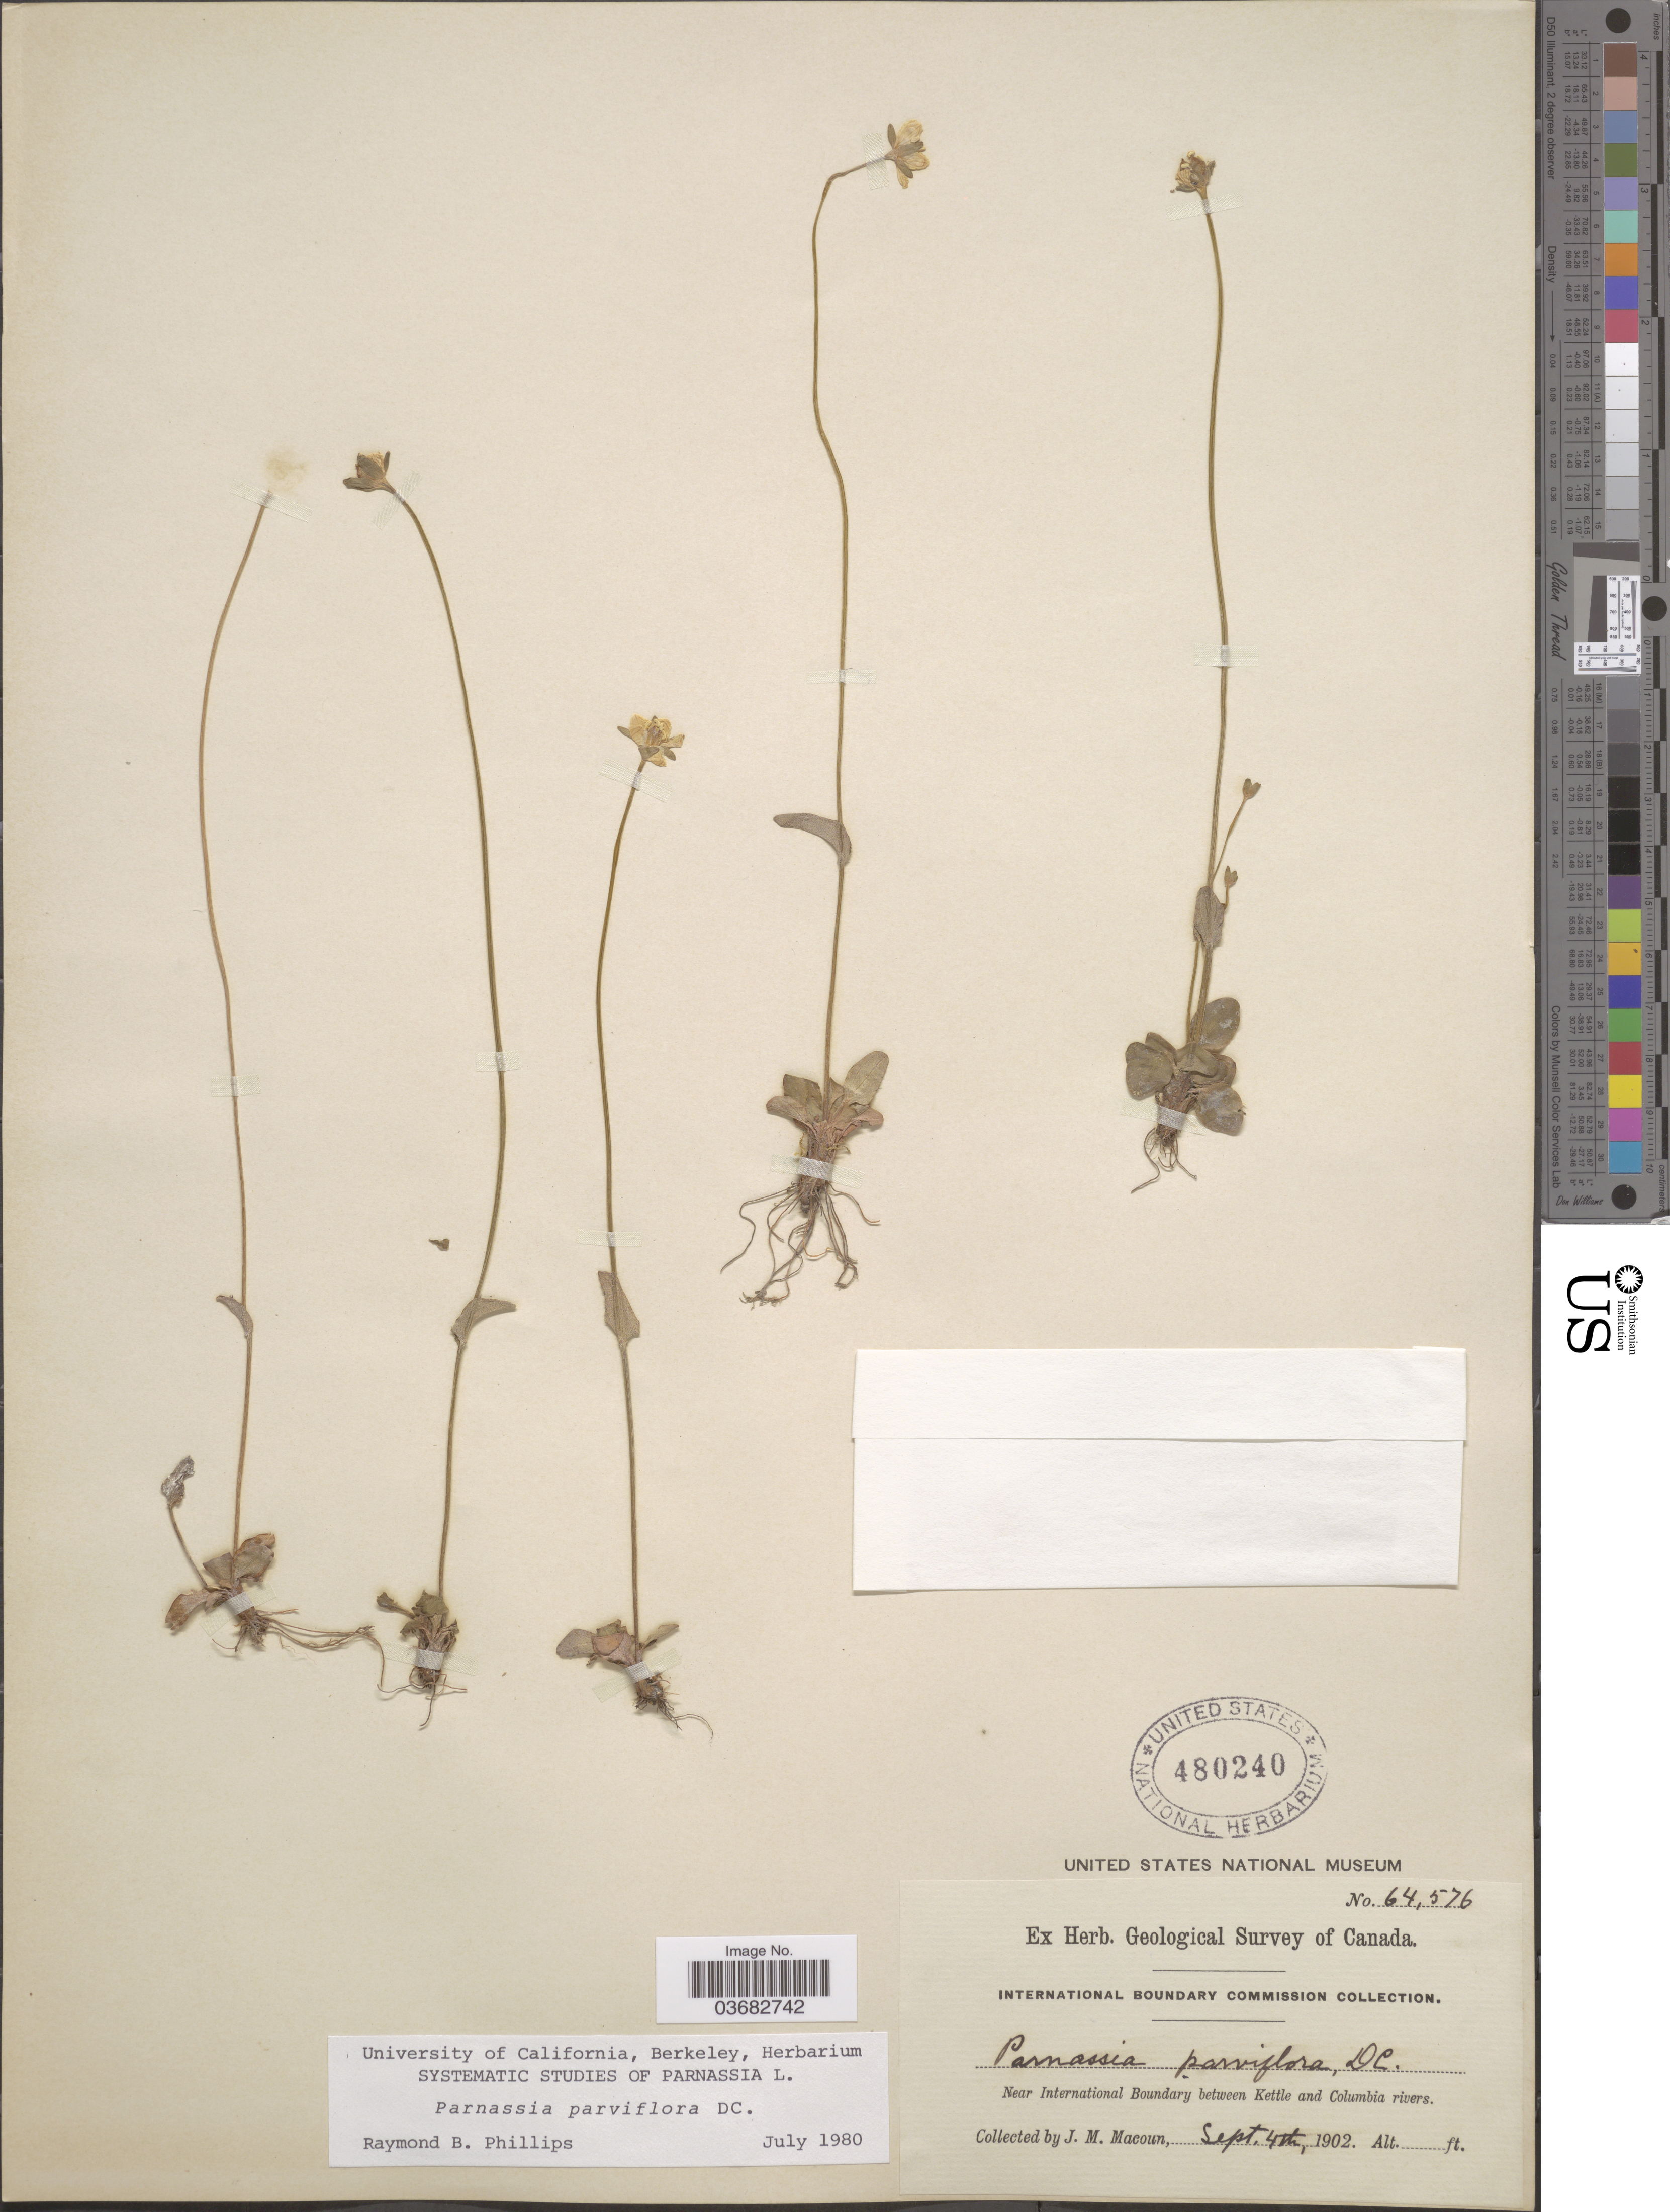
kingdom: Plantae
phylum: Tracheophyta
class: Magnoliopsida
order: Celastrales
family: Parnassiaceae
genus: Parnassia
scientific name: Parnassia parviflora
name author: DC.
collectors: J. M. Macoun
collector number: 64576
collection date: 1902-09-04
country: Canada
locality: Geological Survey of Canada. Near International Boundary between Kettle and Columbia rivers.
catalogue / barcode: US 480240